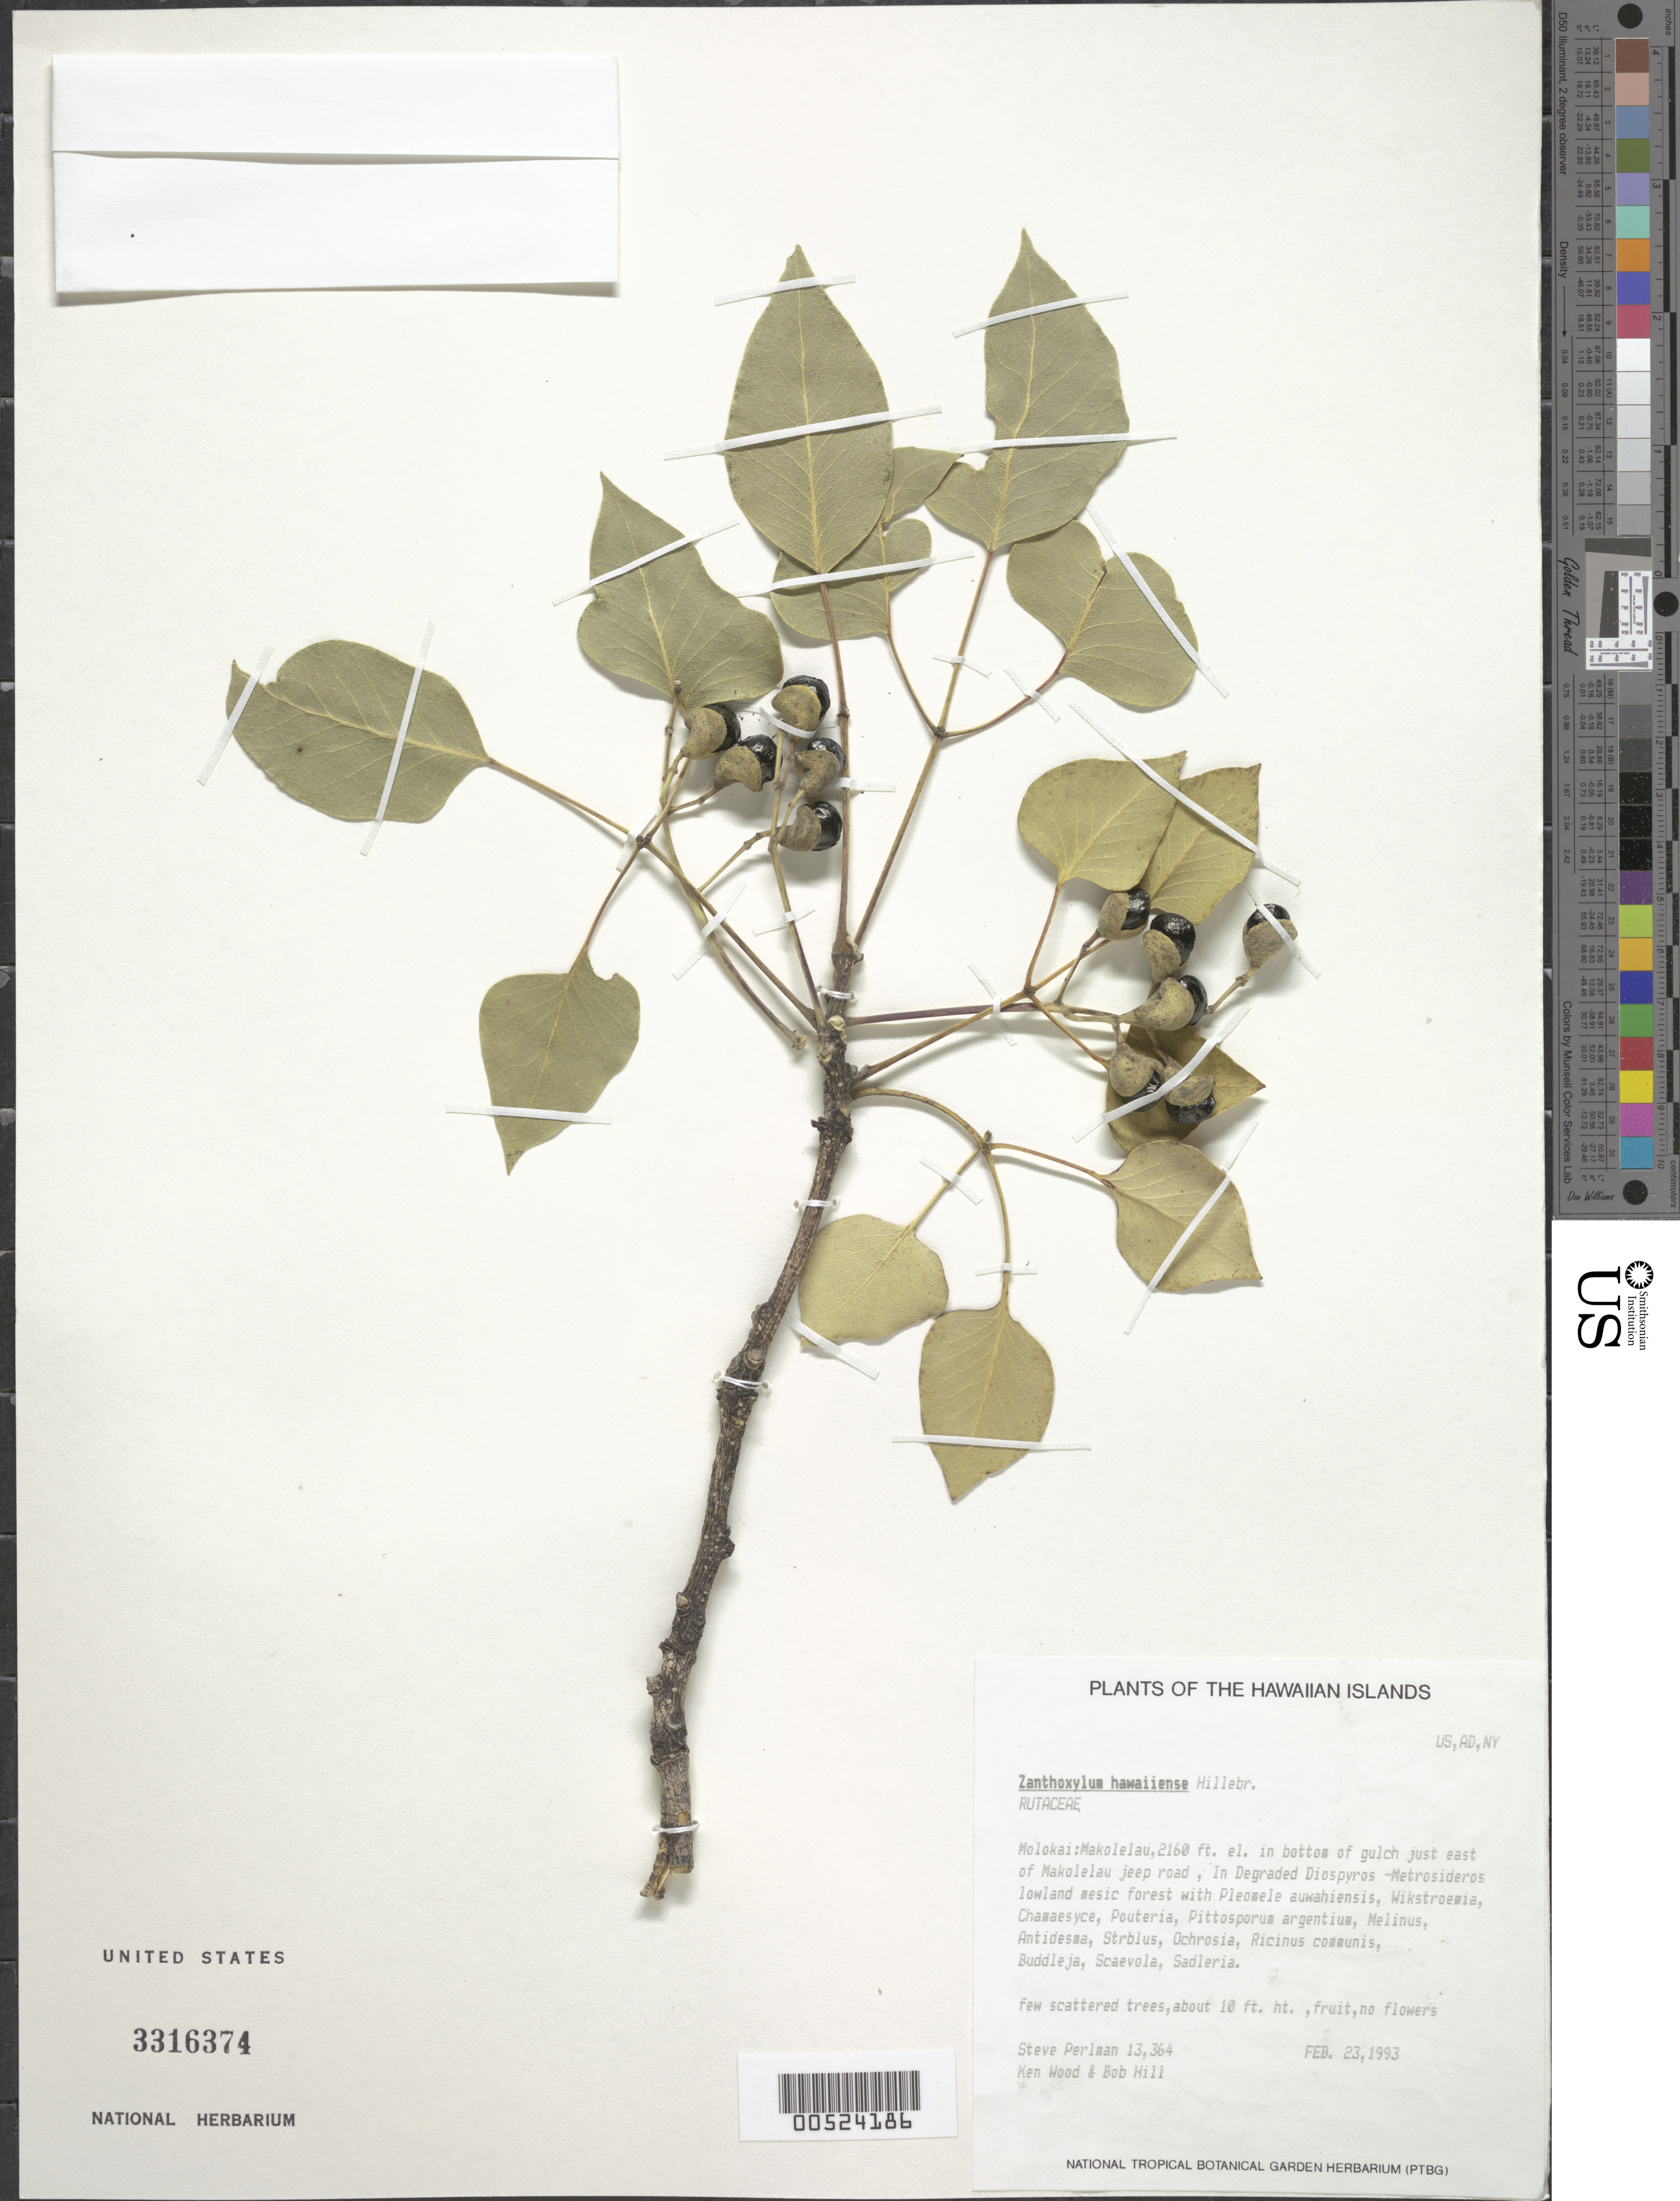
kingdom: Plantae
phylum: Tracheophyta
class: Magnoliopsida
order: Sapindales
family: Rutaceae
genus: Zanthoxylum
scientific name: Zanthoxylum hawaiiense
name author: Hillebr.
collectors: S. P. Perlman, K. Wood & B. Hill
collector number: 13364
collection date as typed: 23 Feb 1993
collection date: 1993-02-23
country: United States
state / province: Hawaii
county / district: Maui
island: Moloka'i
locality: Makolelau, in bottom of gulch just E of Makolelau jeep rd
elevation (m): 658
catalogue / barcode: US 3316374